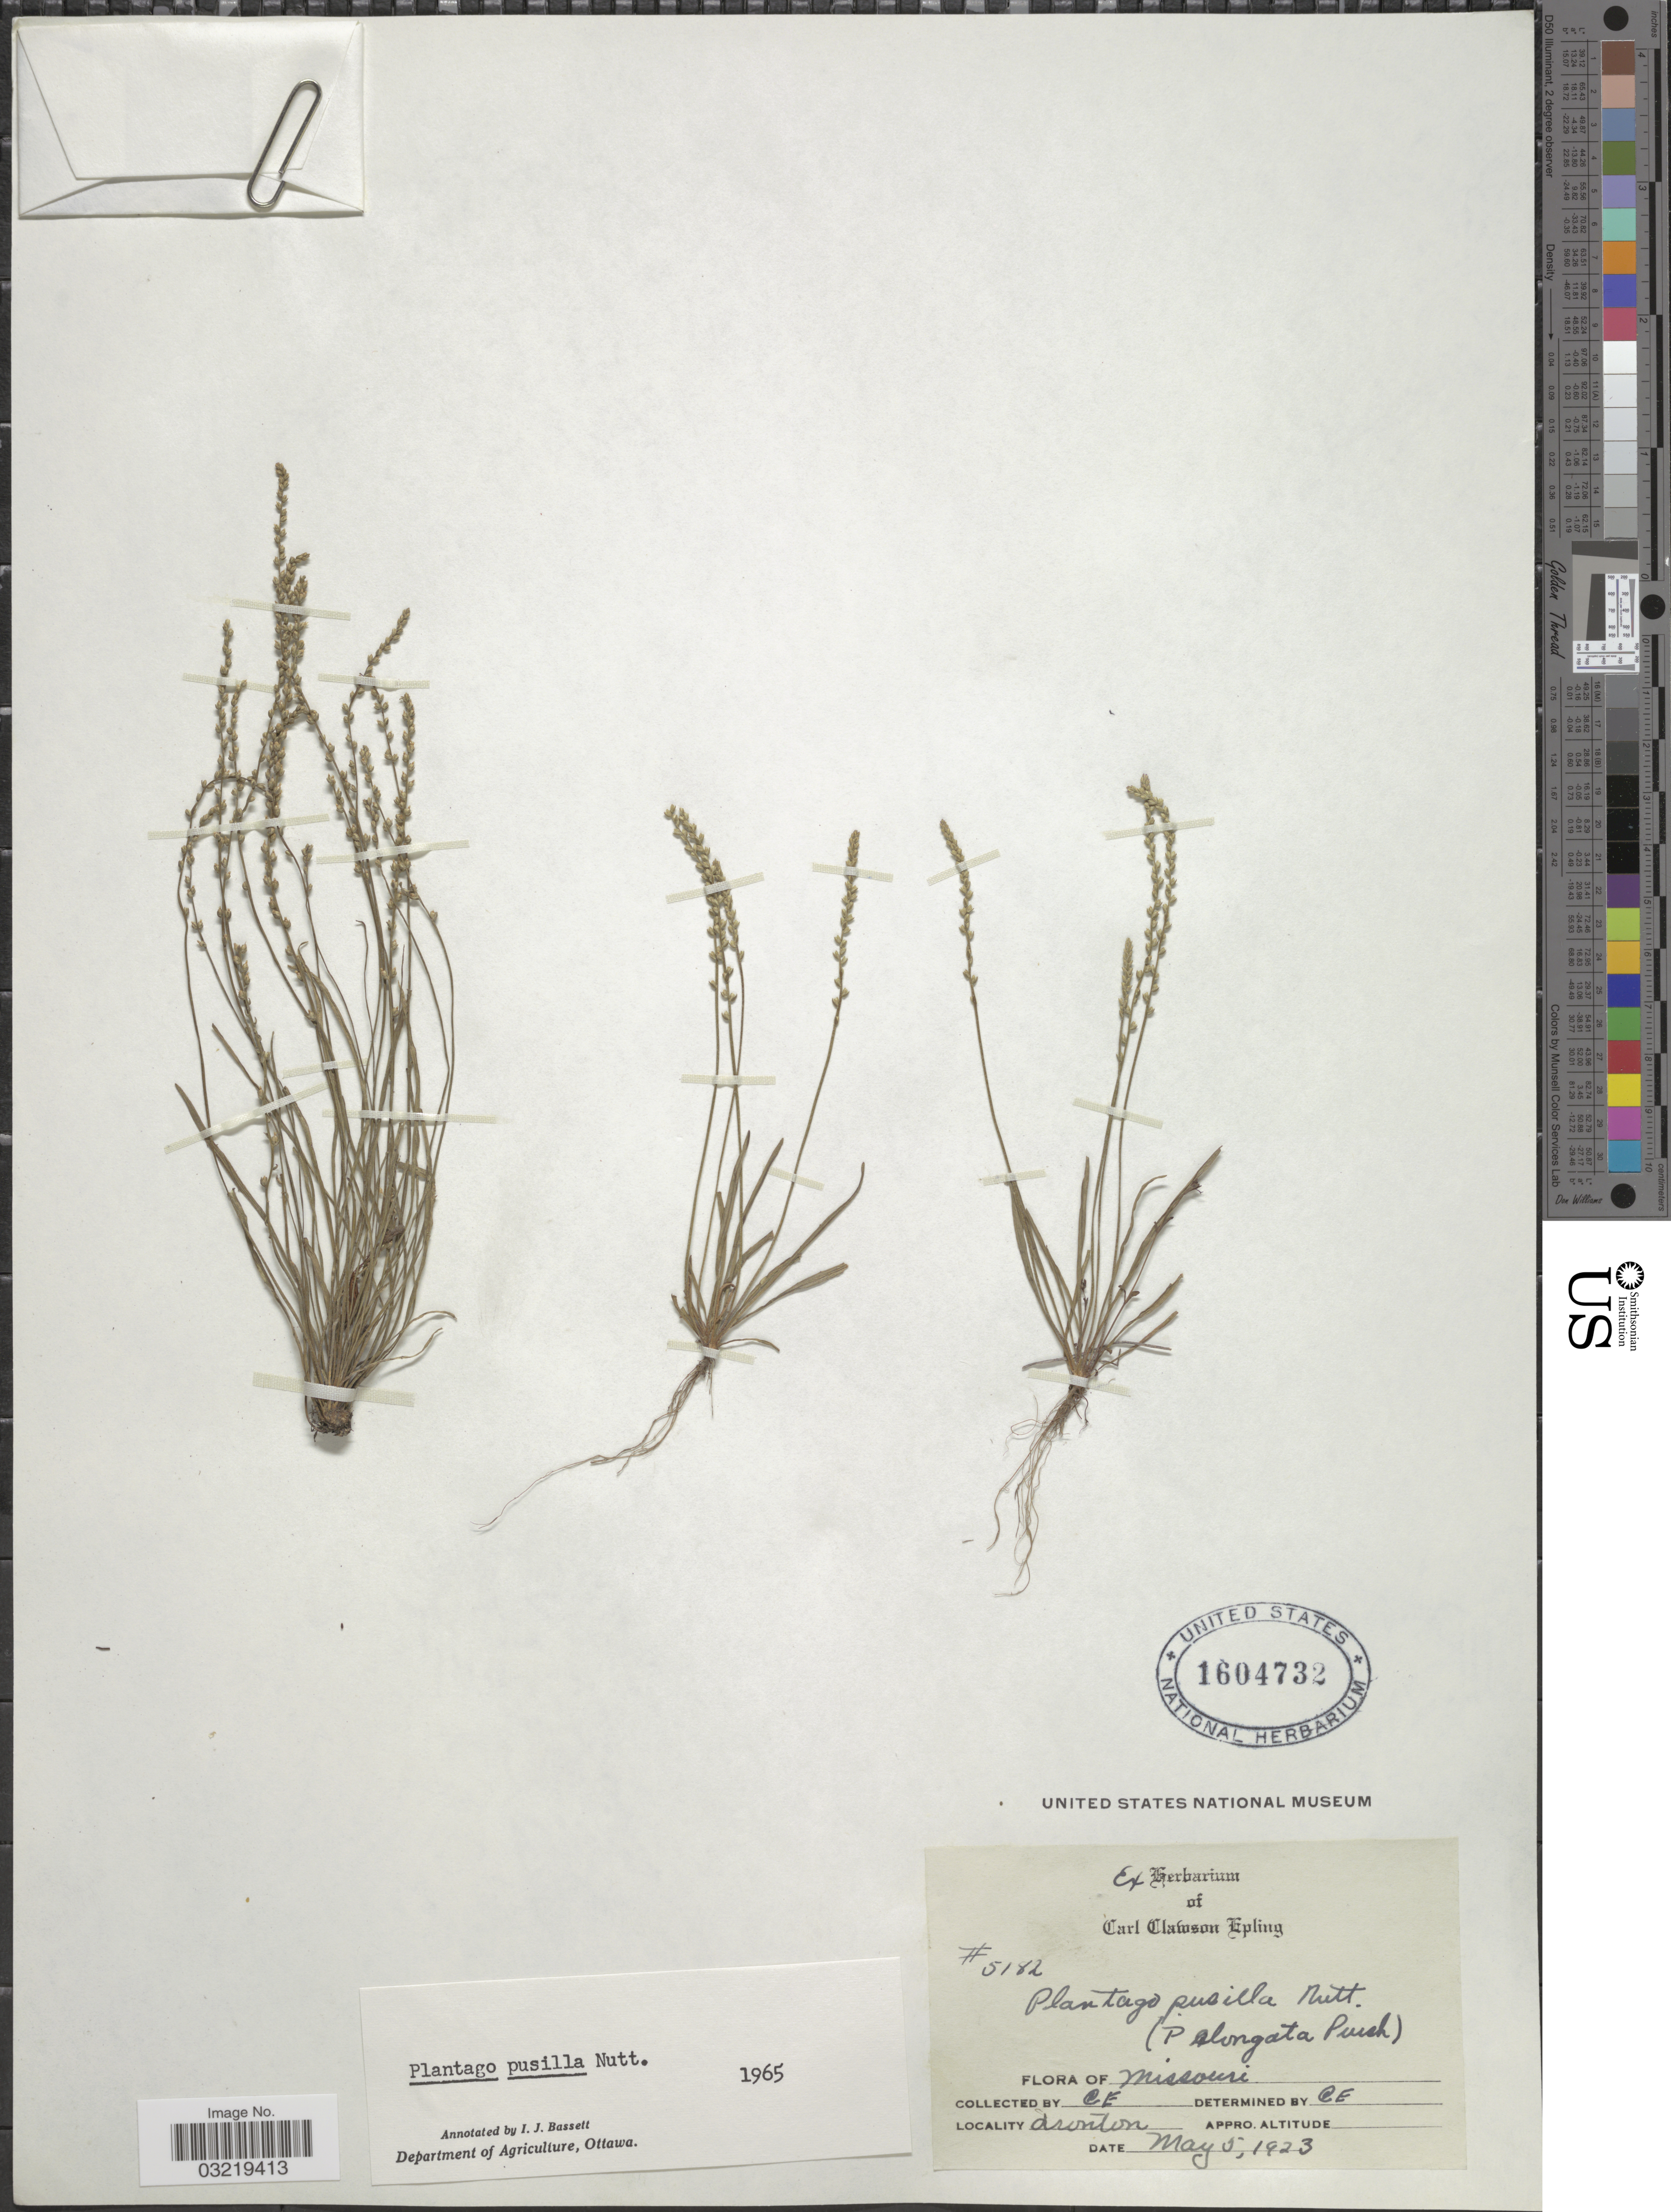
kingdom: Plantae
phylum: Tracheophyta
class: Magnoliopsida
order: Lamiales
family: Plantaginaceae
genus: Plantago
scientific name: Plantago pusilla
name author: Nutt.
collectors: C. C. Epling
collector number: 5182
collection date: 1923-05-05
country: United States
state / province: Missouri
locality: Ironton.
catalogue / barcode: US 1604732